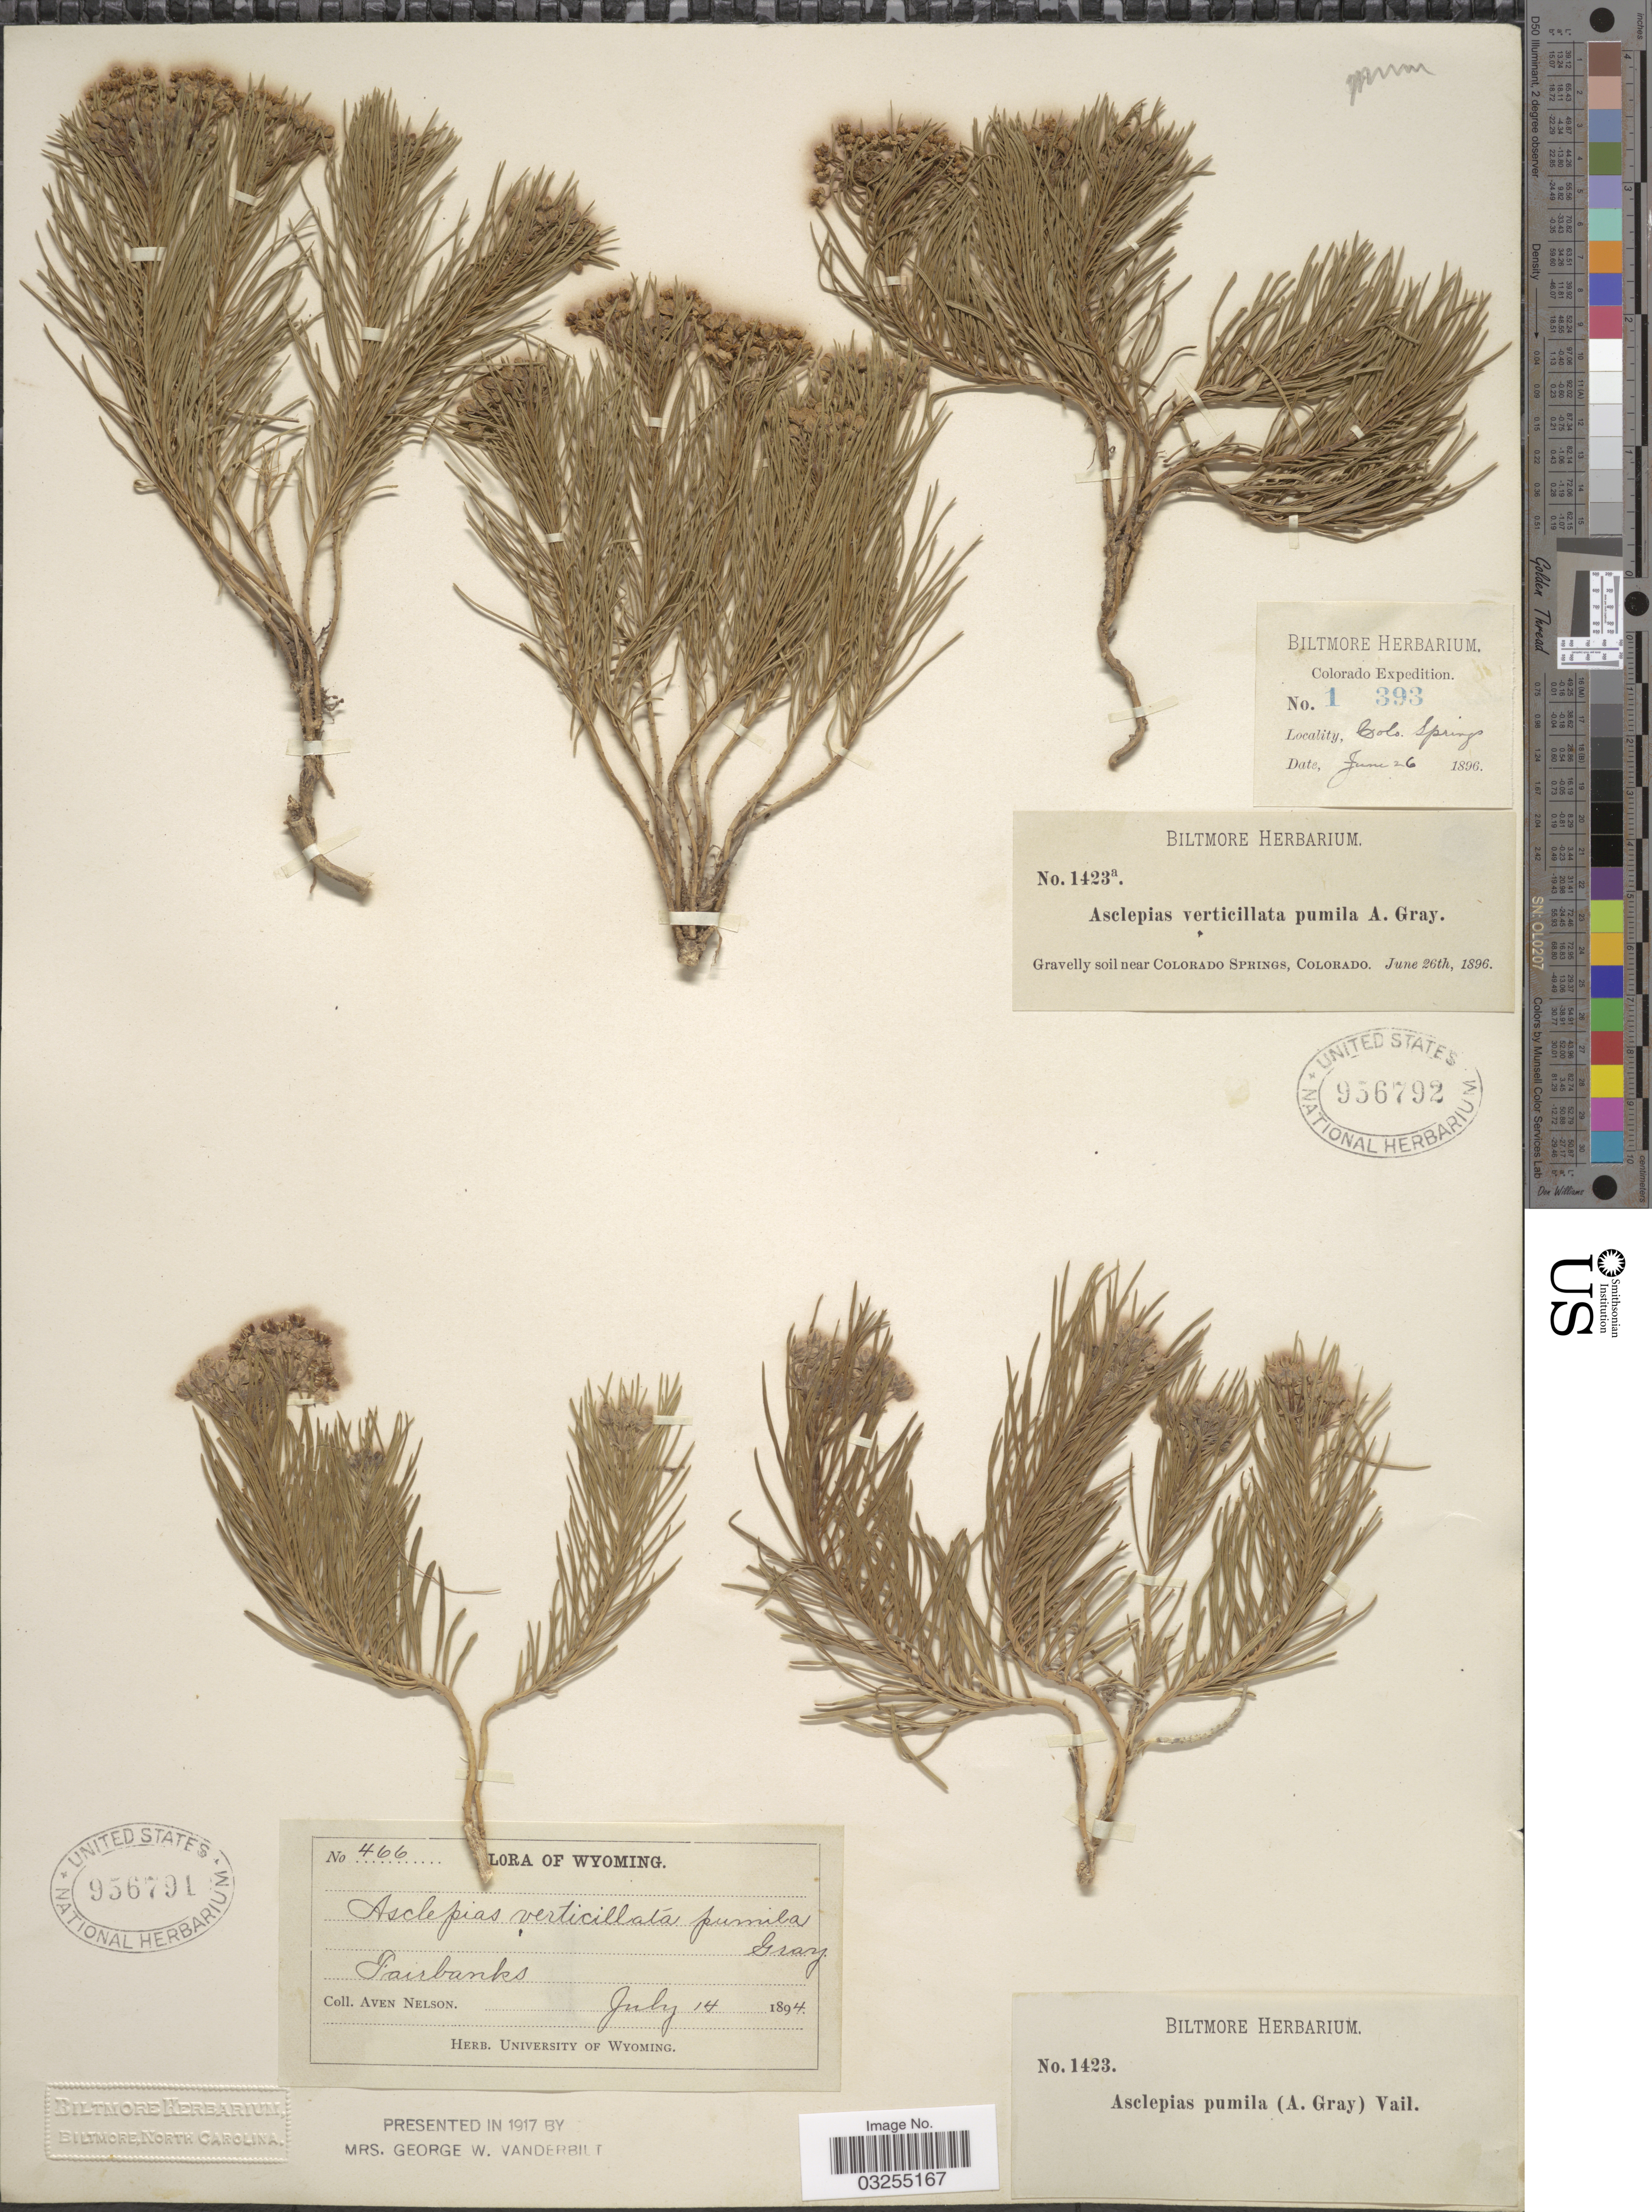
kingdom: Plantae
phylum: Tracheophyta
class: Magnoliopsida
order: Gentianales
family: Apocynaceae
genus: Asclepias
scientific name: Asclepias pumila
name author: (A. Gray) Vail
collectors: ex herb. Biltmore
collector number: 1423a/1393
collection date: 1896-06-26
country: United States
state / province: Colorado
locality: Near Colorado Springs. Colo. Springs.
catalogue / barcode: US 956792-2